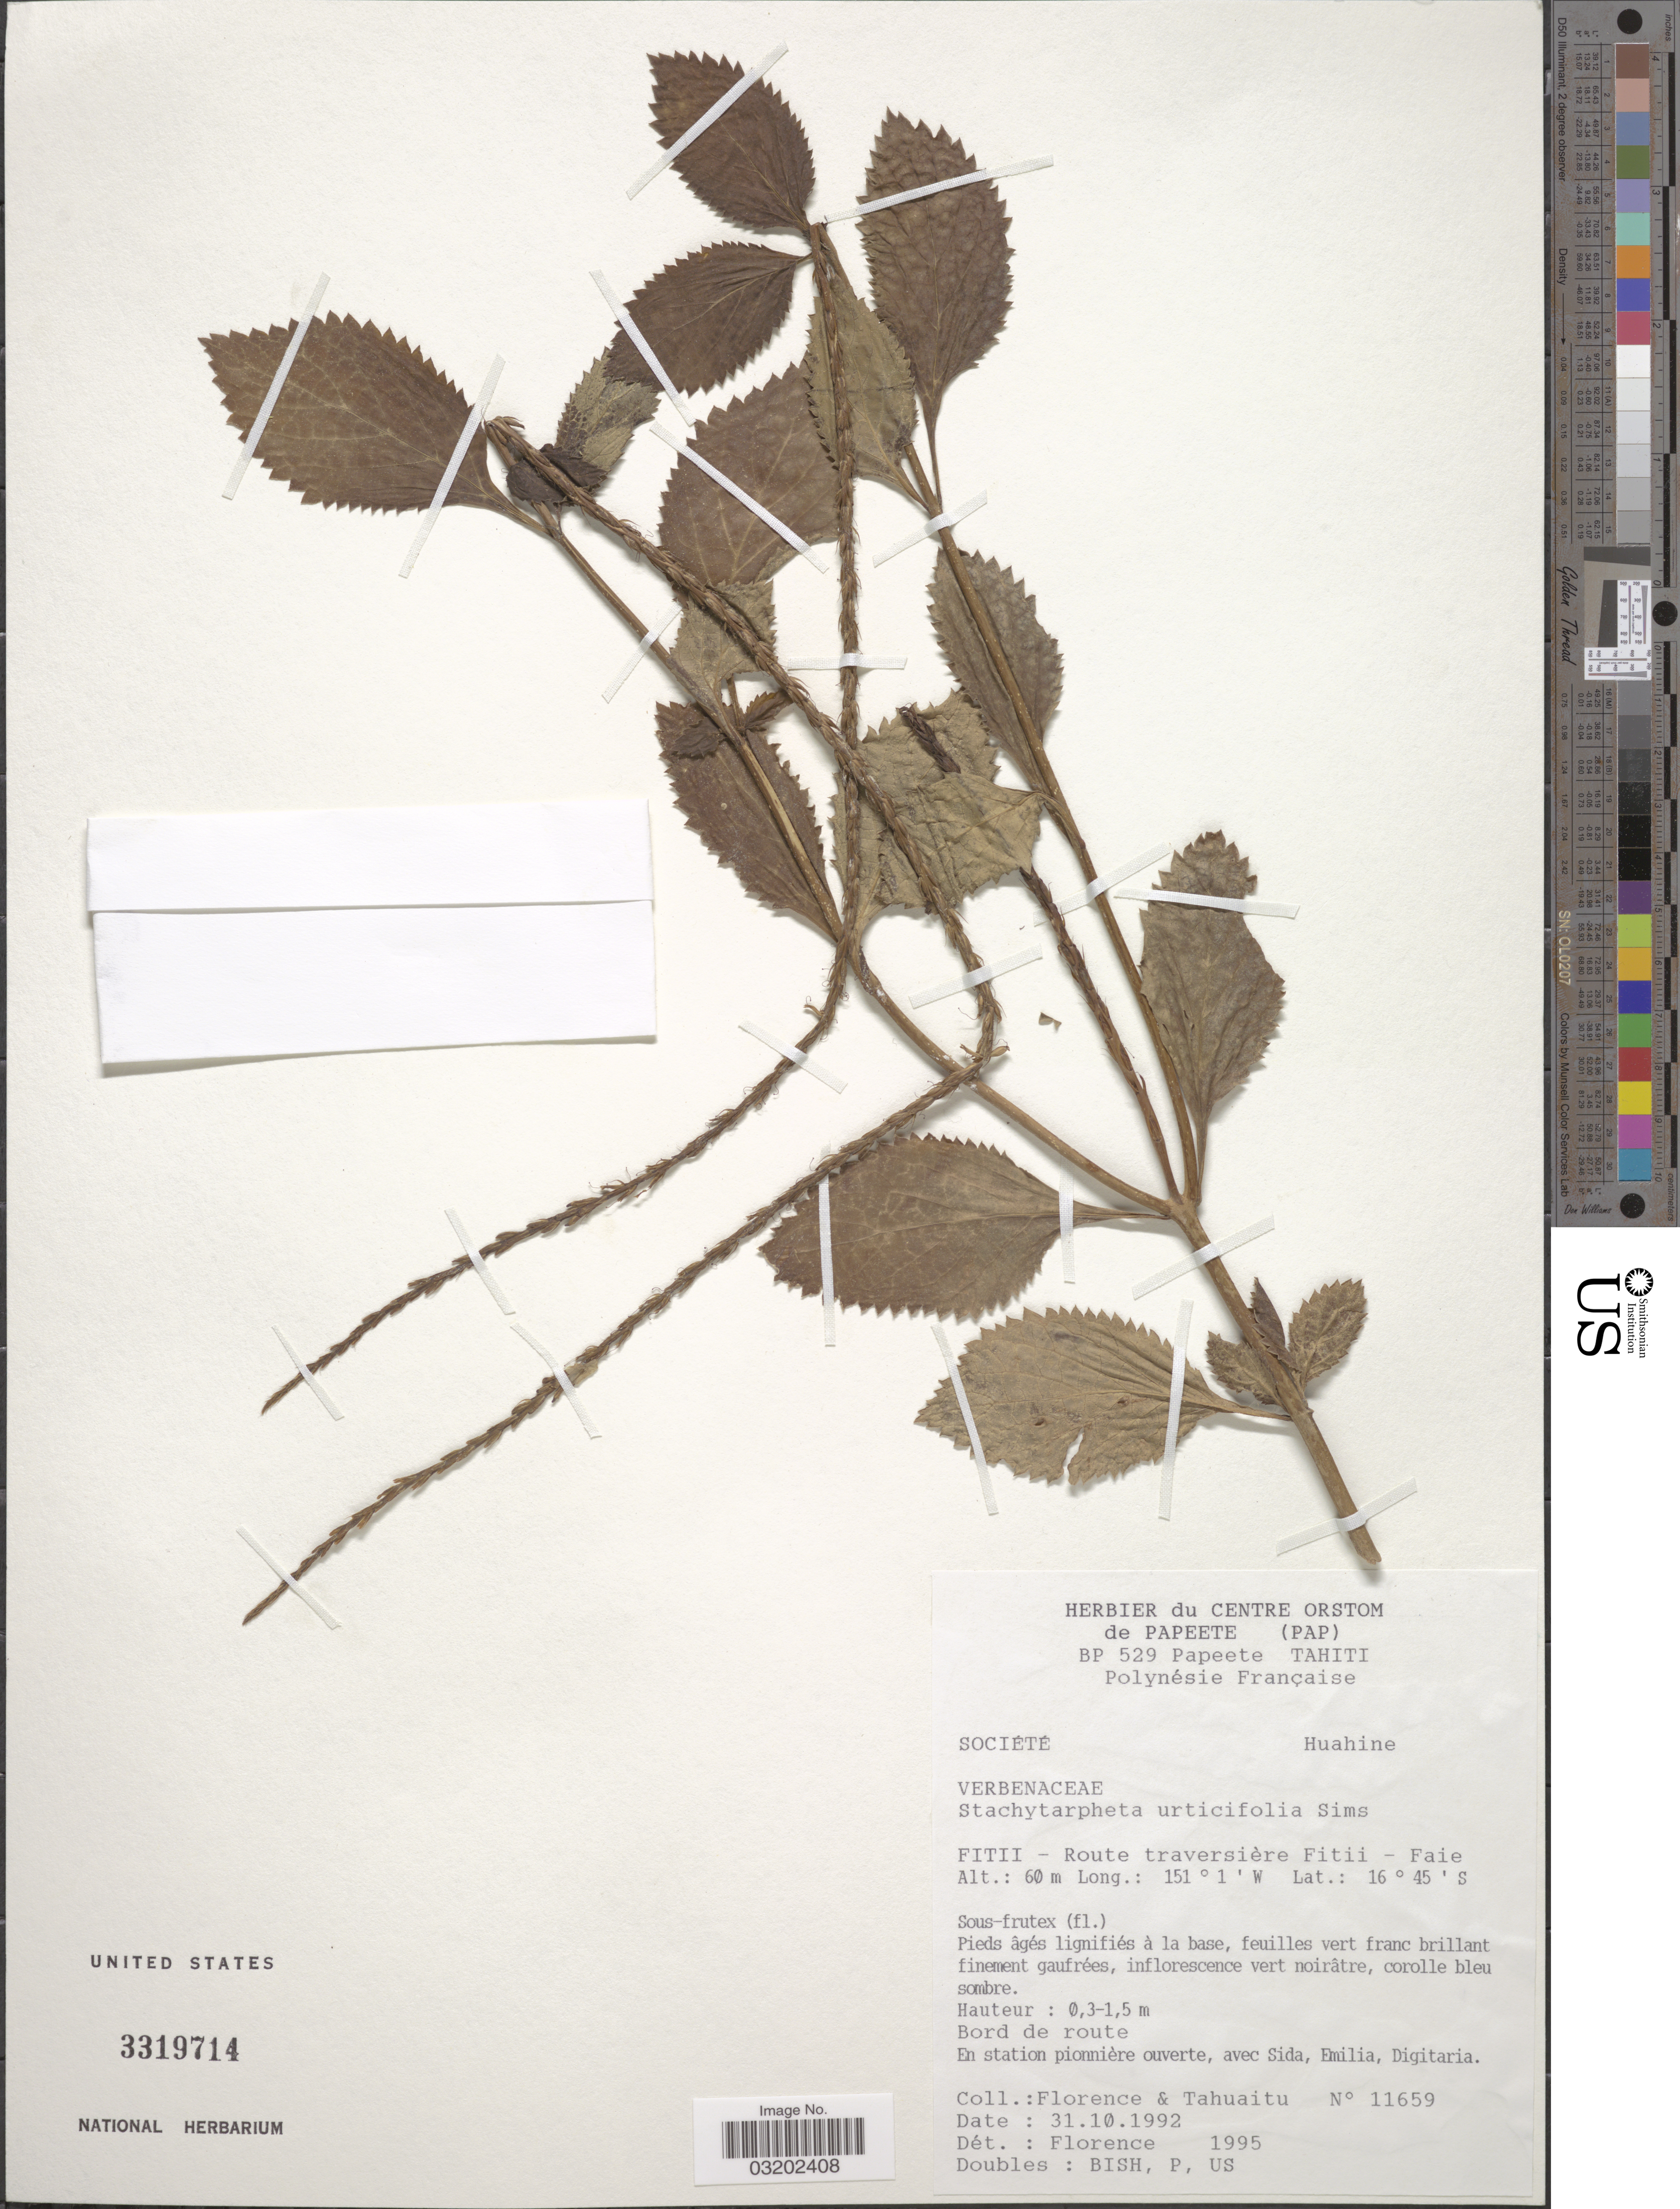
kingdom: Plantae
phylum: Tracheophyta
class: Magnoliopsida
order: Lamiales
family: Verbenaceae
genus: Stachytarpheta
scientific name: Stachytarpheta urticifolia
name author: Sims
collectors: -. Florence & -. Tahuaitu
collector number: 11659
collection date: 1992-10-31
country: French Polynesia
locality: Société, Huahine. Fitii - Route traversière Fitii - Faie.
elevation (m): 60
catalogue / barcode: US 3319714